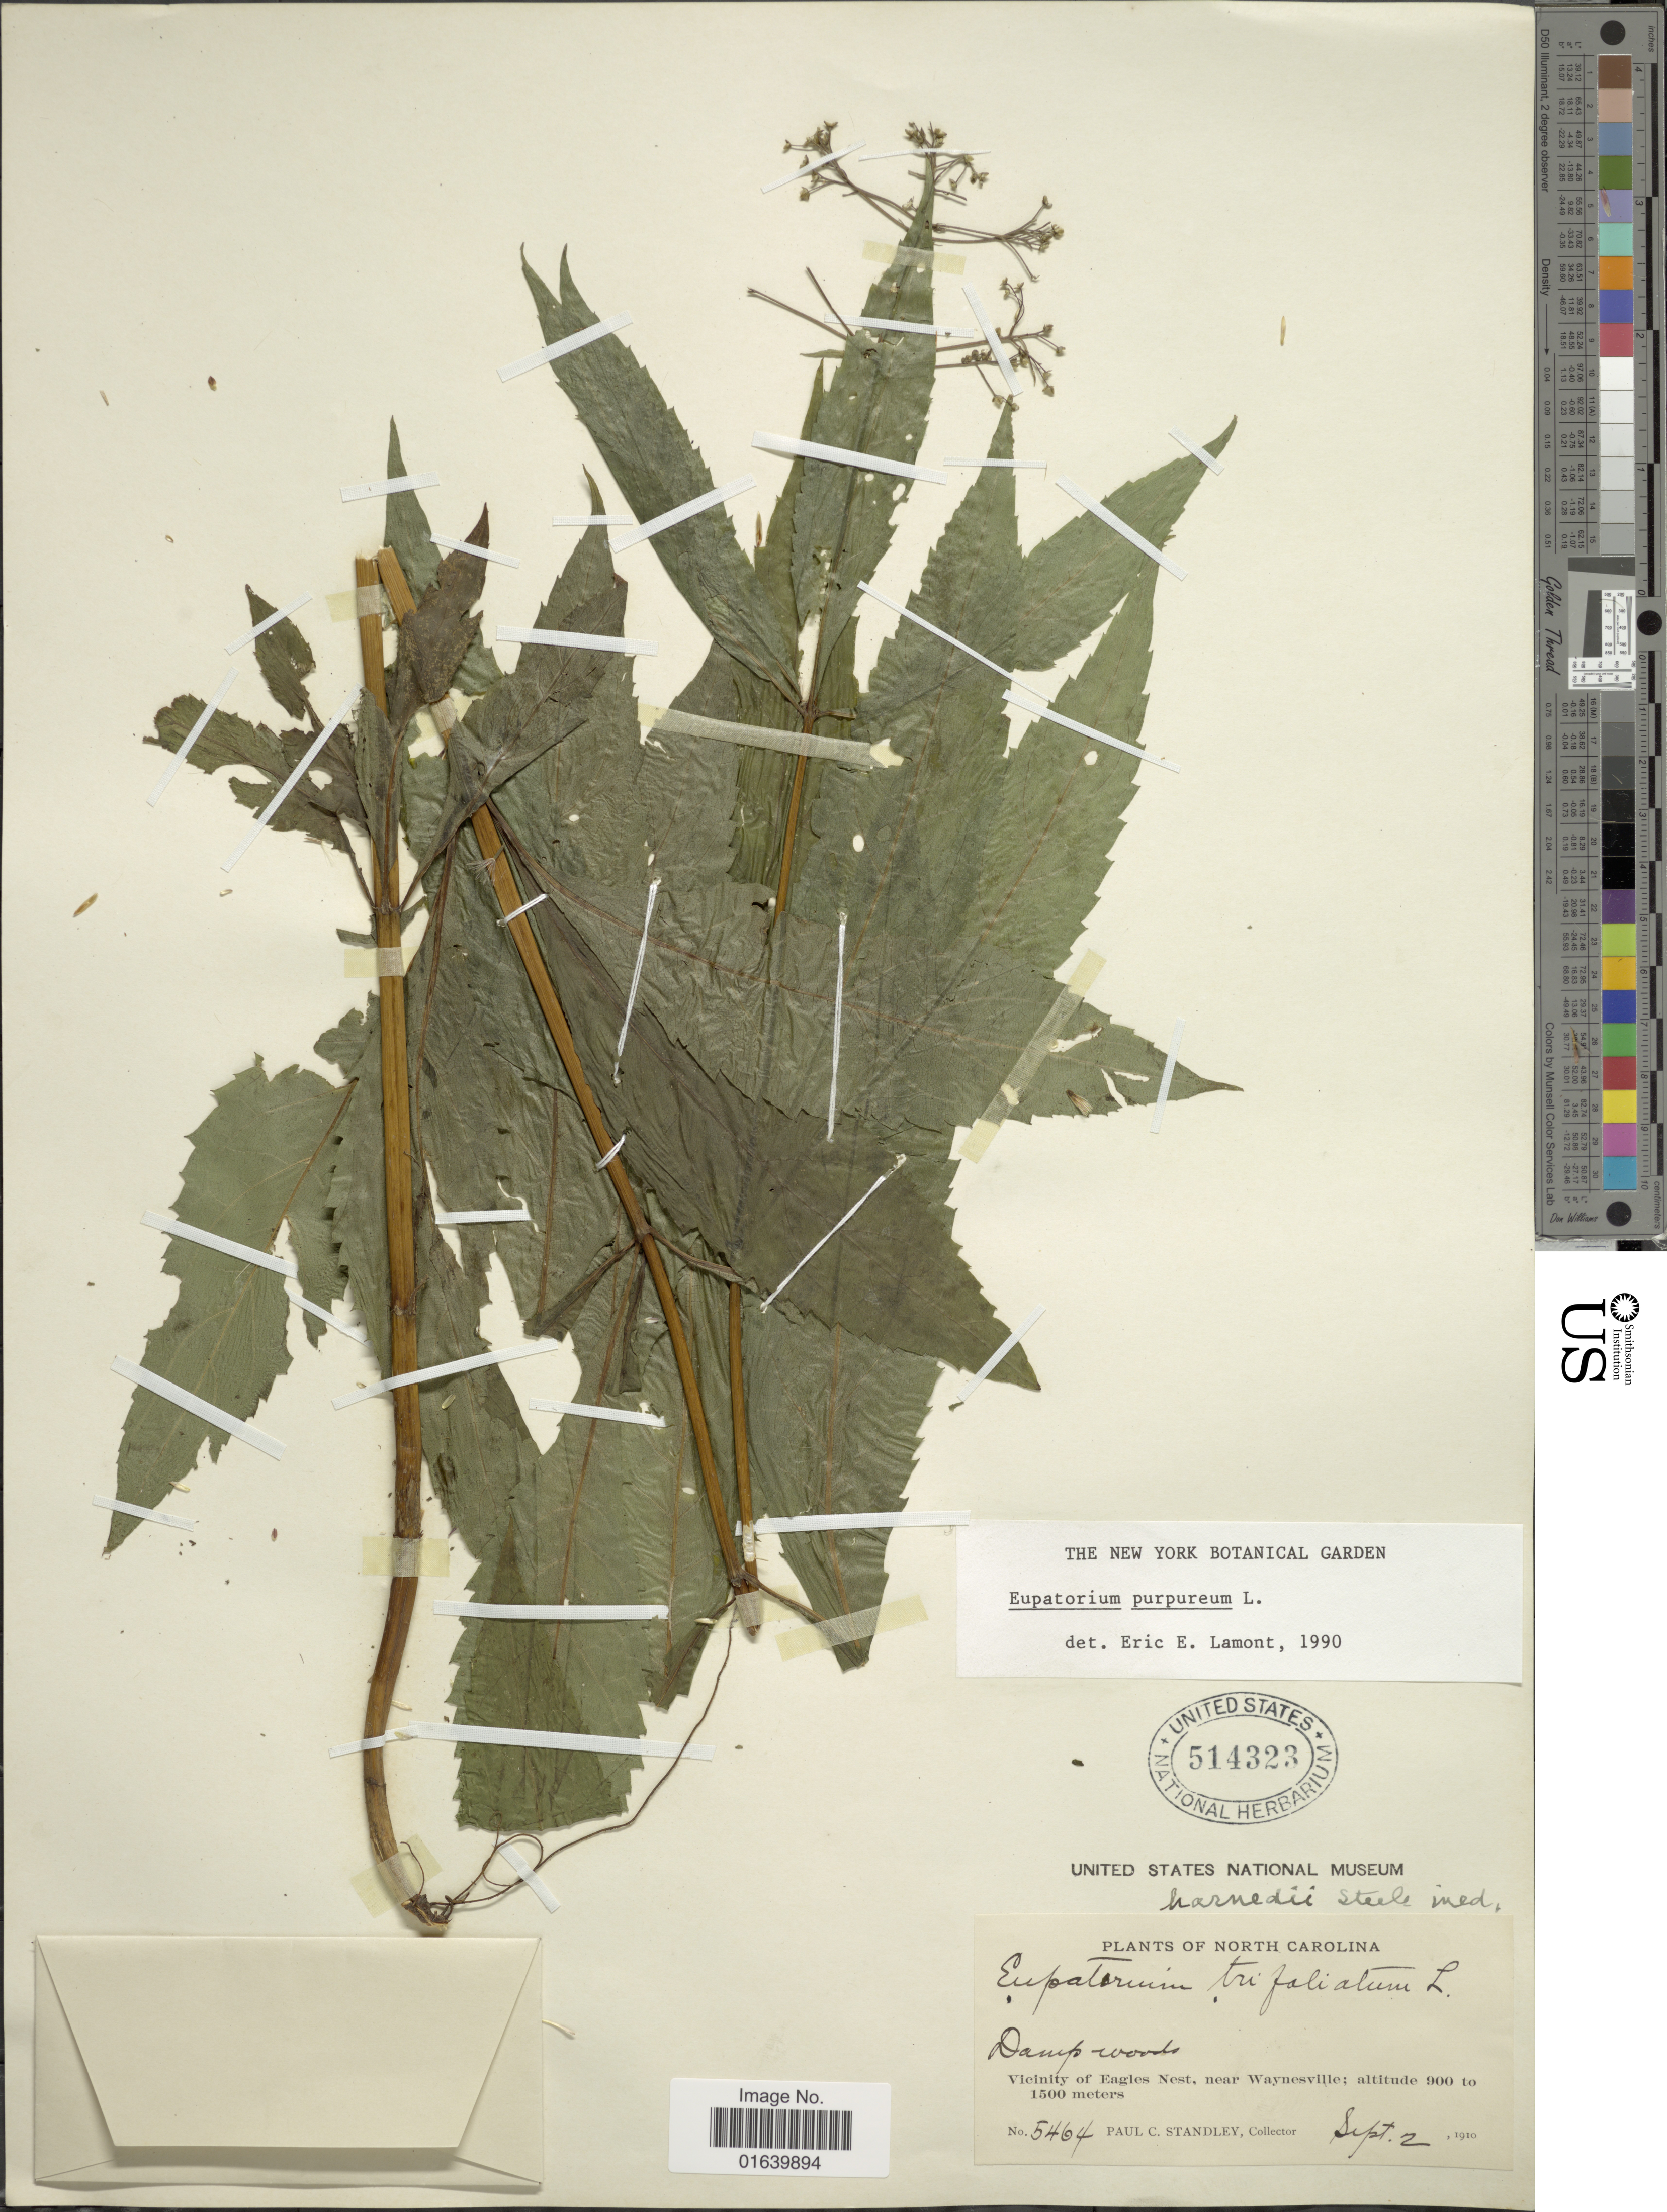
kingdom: Plantae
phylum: Tracheophyta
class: Magnoliopsida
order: Asterales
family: Asteraceae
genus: Eupatorium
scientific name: Eupatorium purpureum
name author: (L.) E.E. Lamont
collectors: P. C. Standley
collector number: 5464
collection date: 1910-09-02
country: United States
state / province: North Carolina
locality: North Carolina, Vicinity of Eagles Nest, near Waynesville.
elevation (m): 900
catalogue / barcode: US 514323